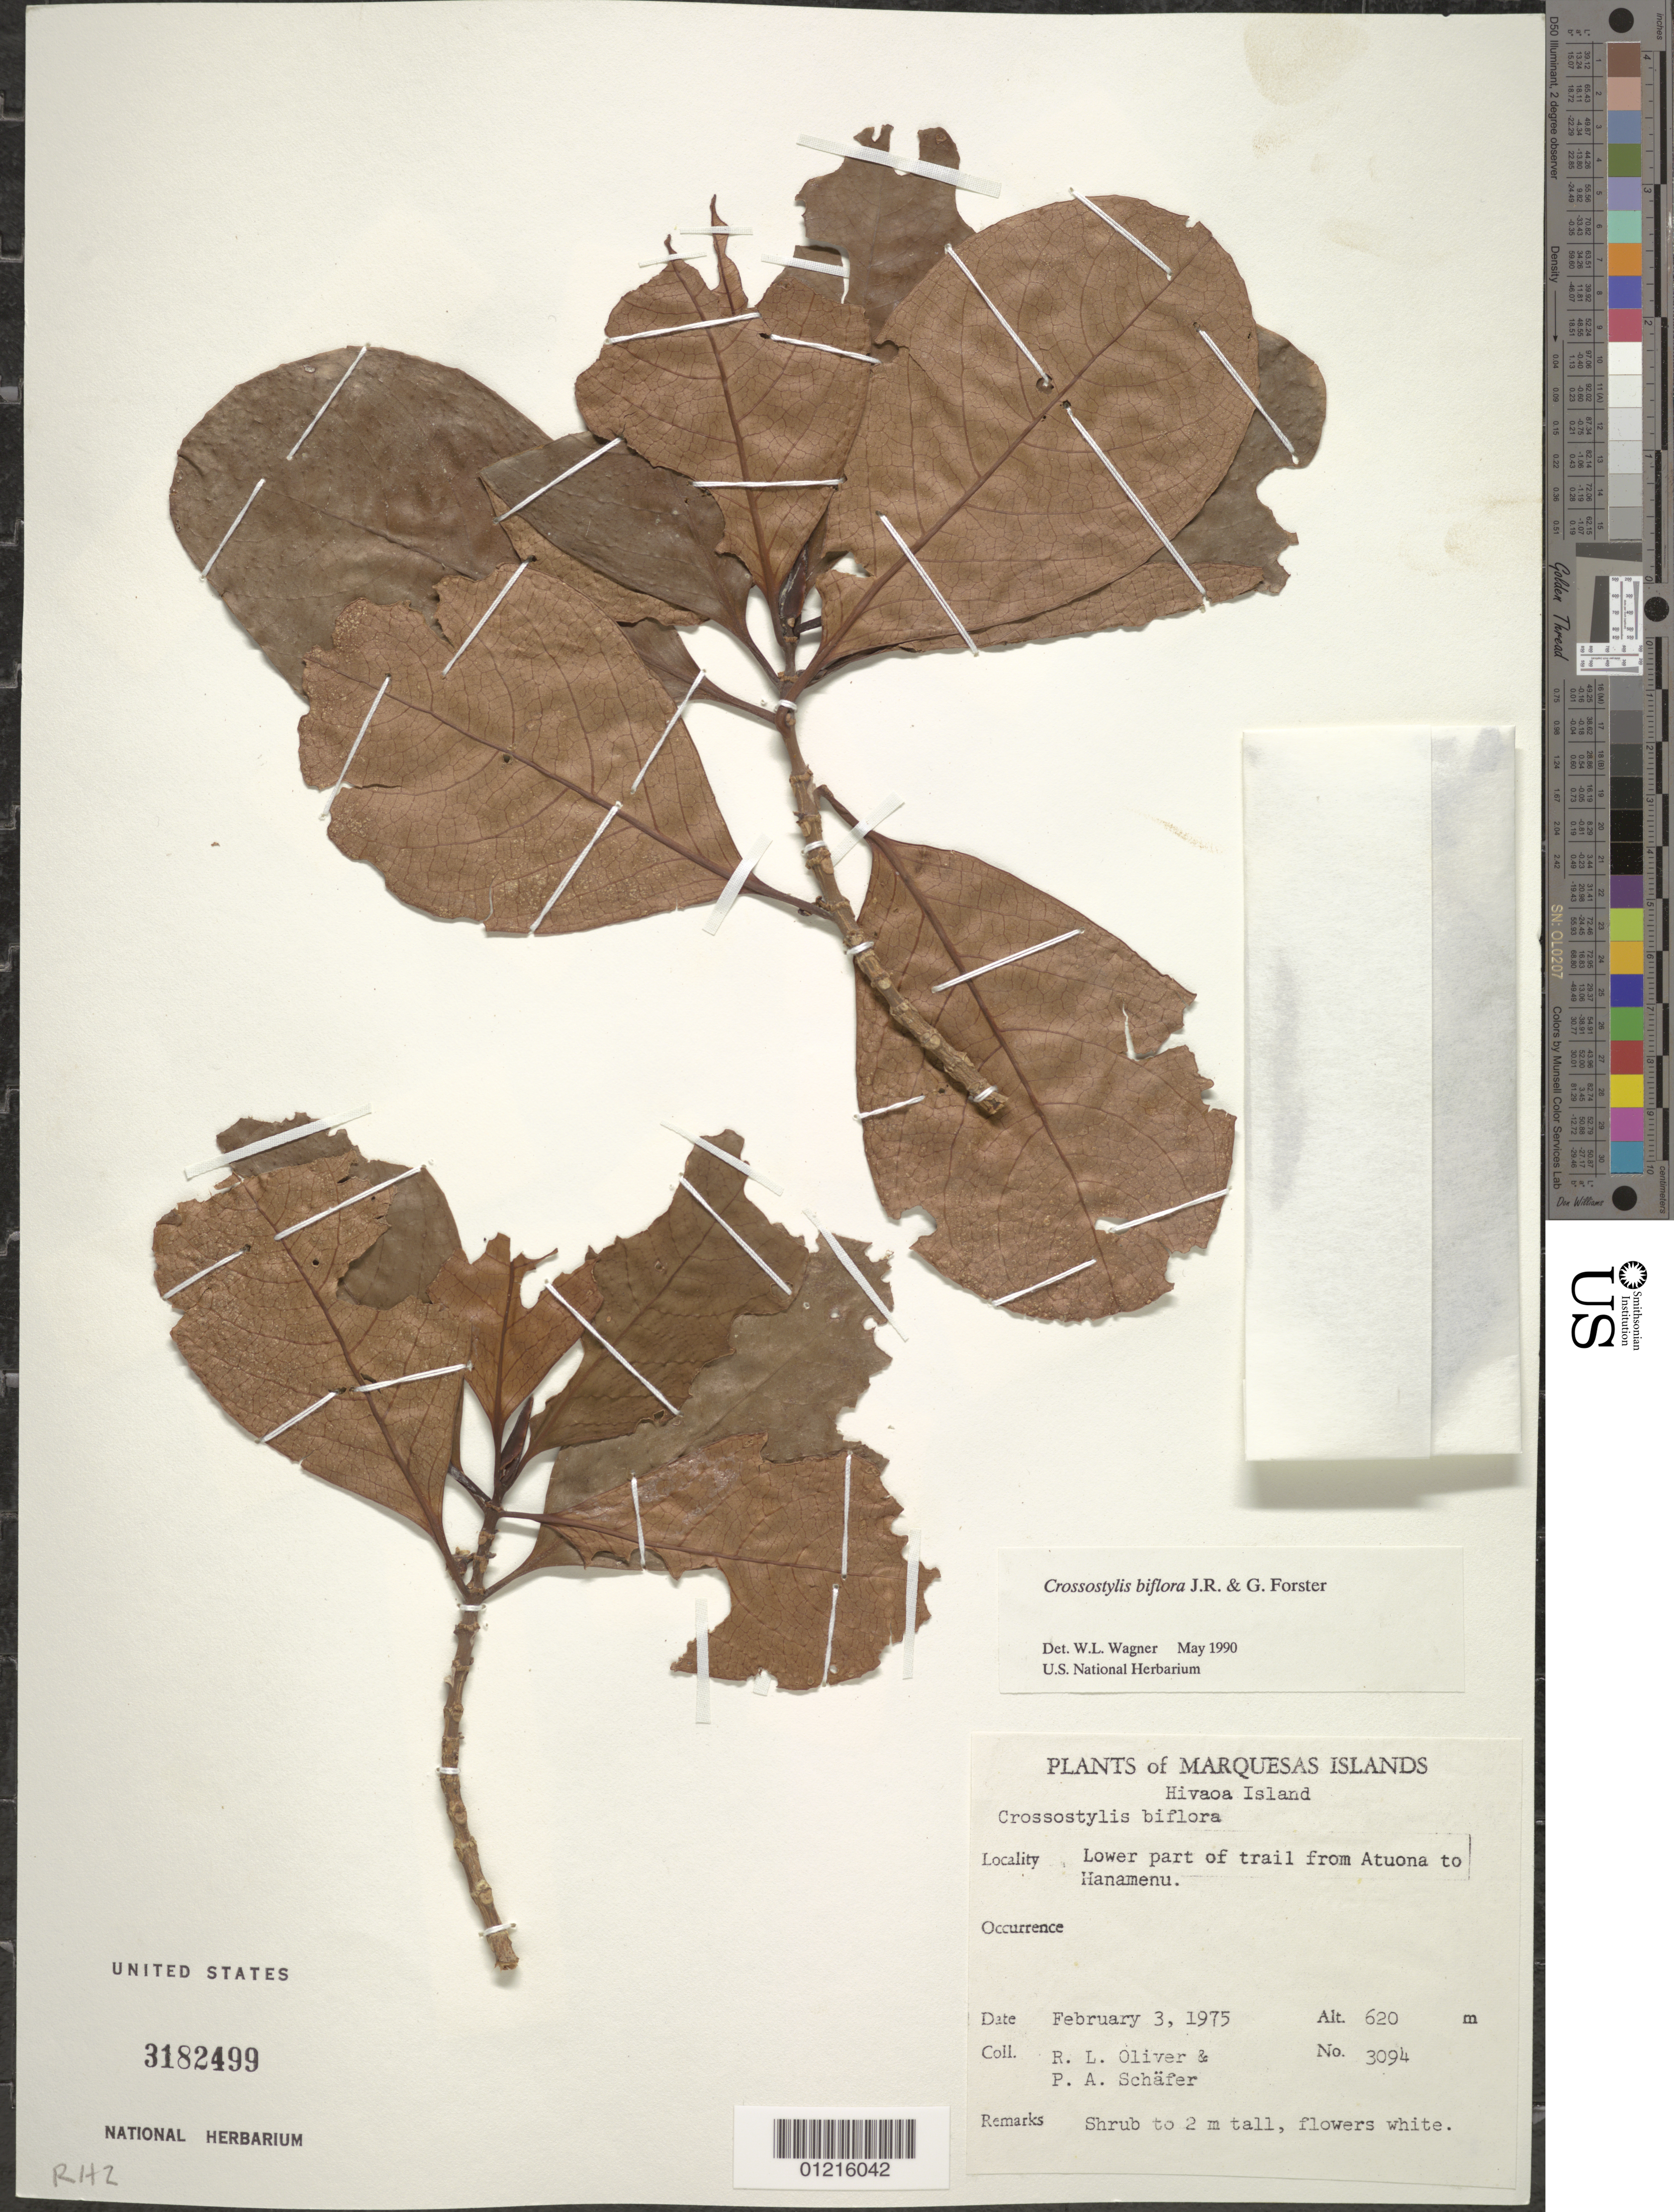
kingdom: Plantae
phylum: Tracheophyta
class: Magnoliopsida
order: Malpighiales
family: Rhizophoraceae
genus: Crossostylis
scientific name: Crossostylis biflora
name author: J.R. Forst. & G. Forst.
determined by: Wagner, W. L., (BOT), Smithsonian Institution - National Museum of Natural History (UNITED STATES)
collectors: R. L. Oliver & P. A. Schäfer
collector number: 3094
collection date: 1975-02-03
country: French Polynesia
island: Hiva Oa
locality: lower part of trail from Atuona to Hanamenu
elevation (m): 620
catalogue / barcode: US 3182499